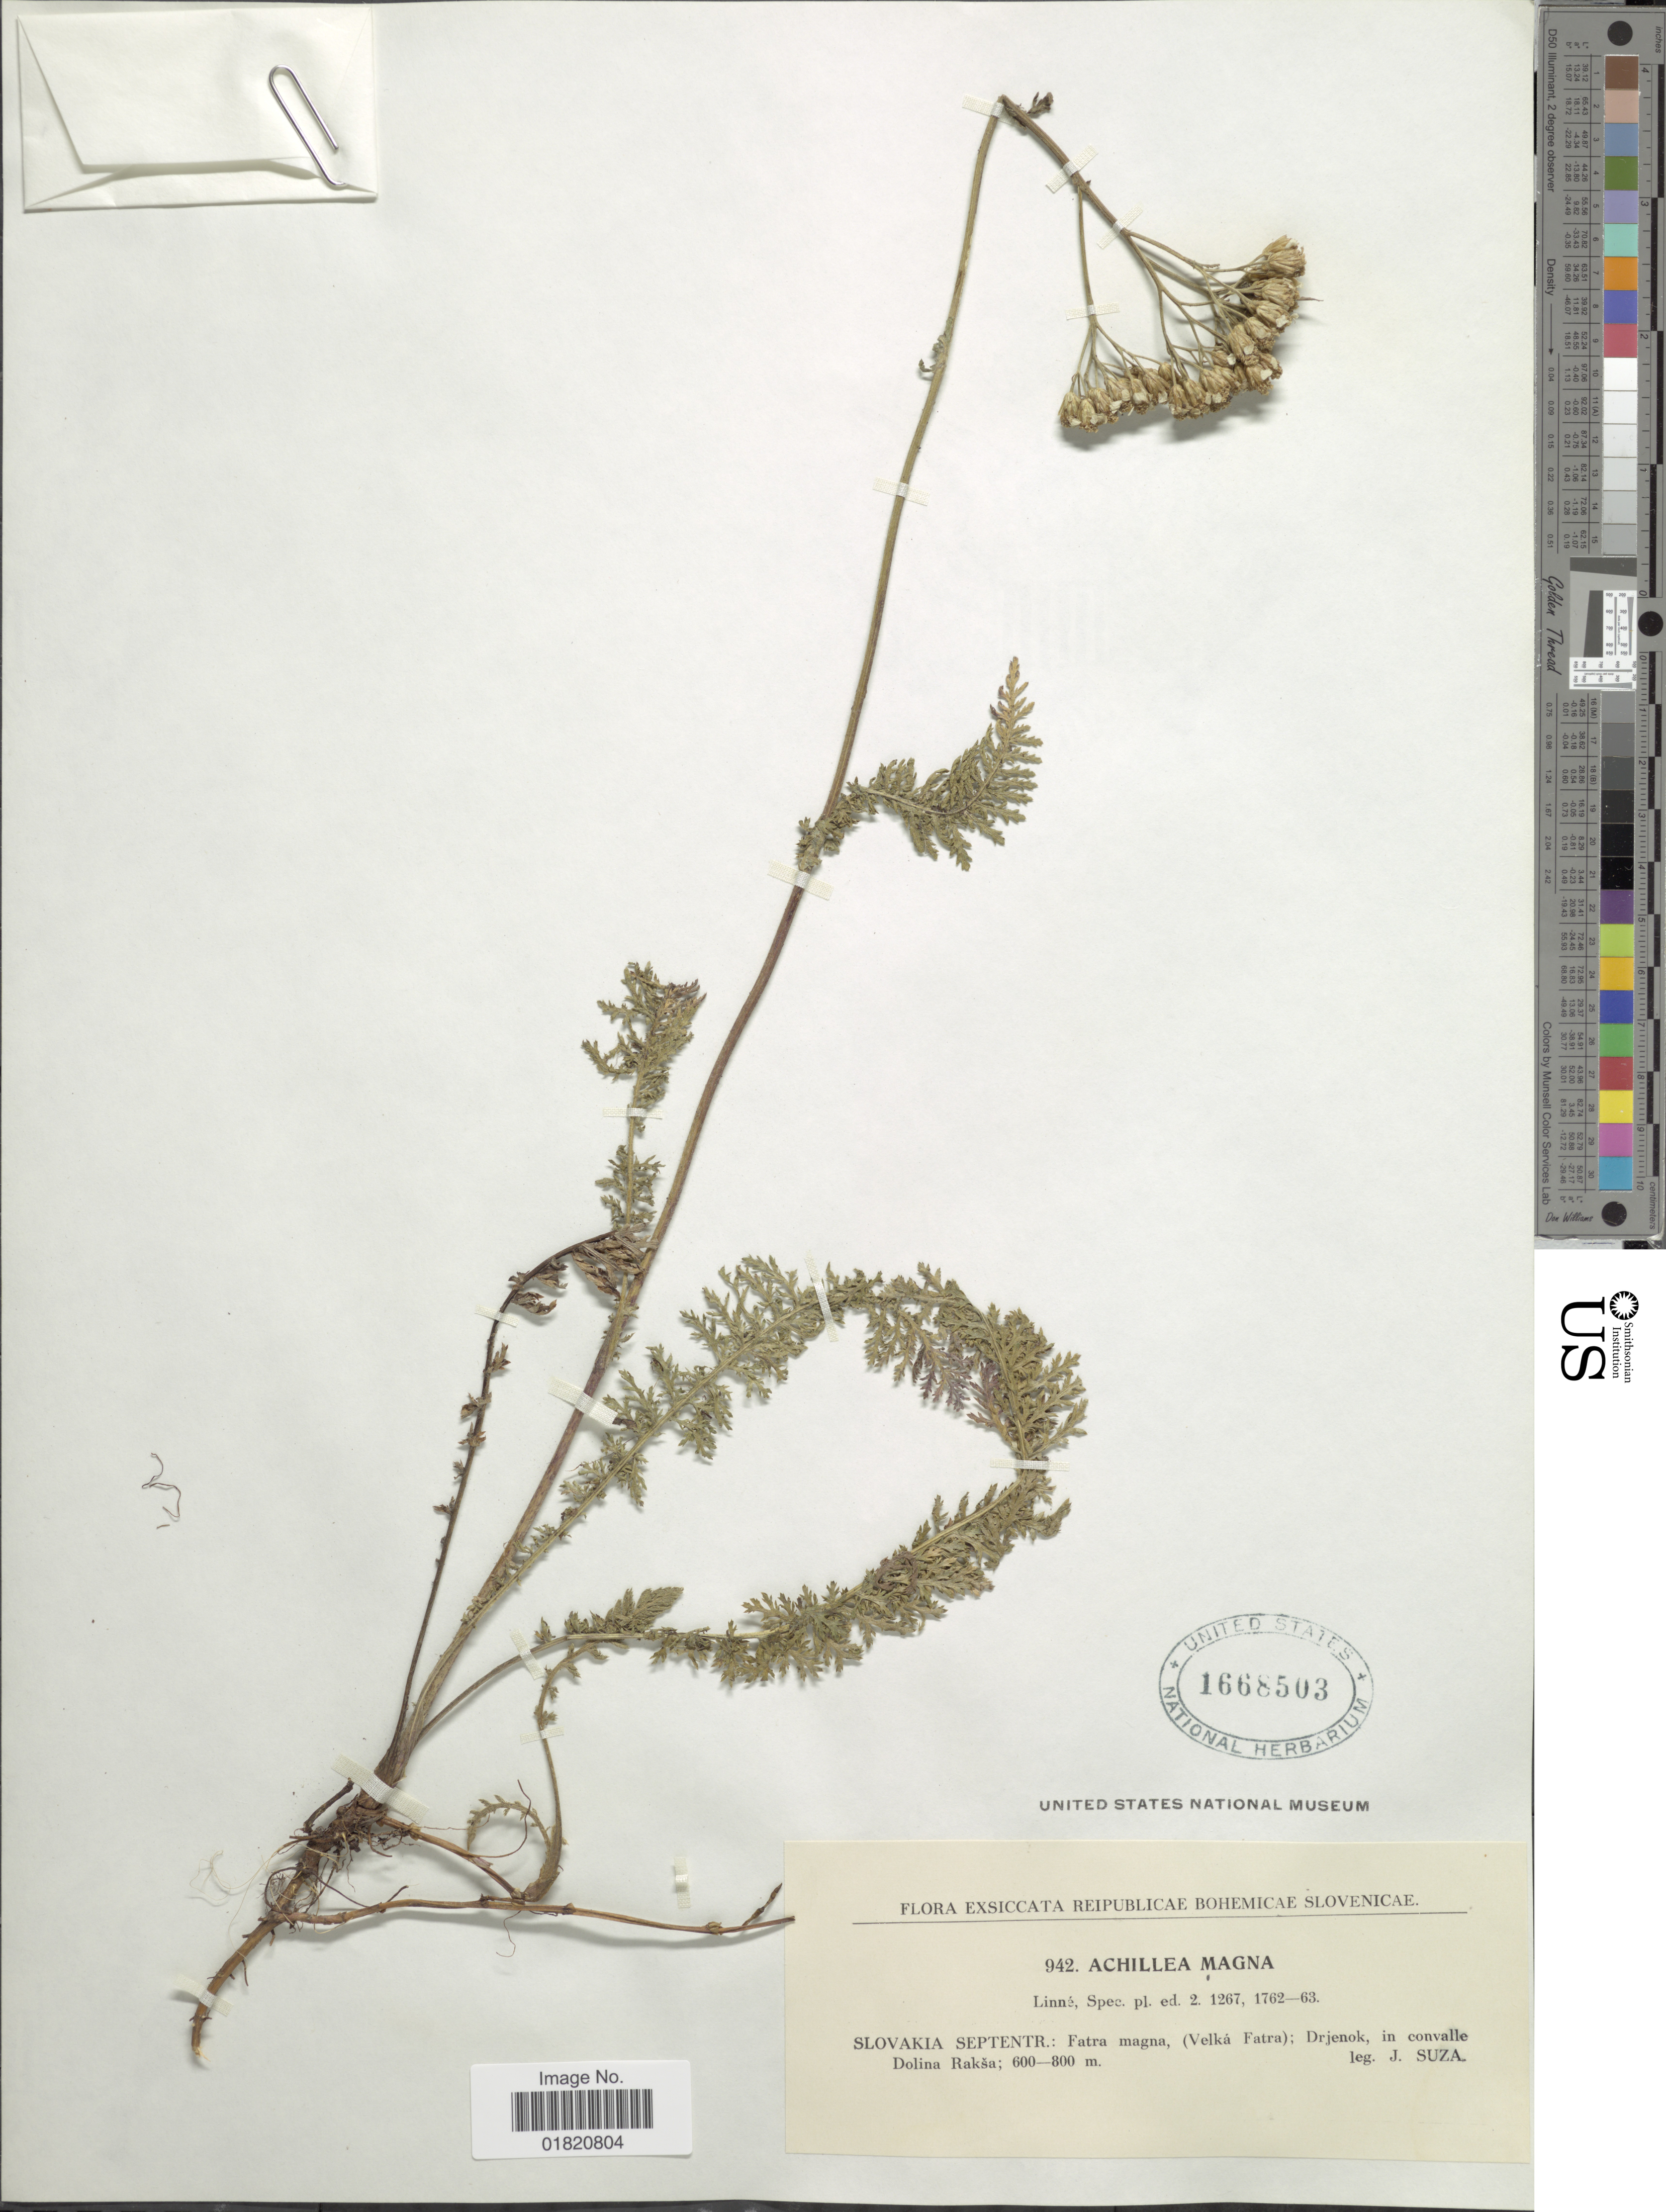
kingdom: Plantae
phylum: Tracheophyta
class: Magnoliopsida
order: Asterales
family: Asteraceae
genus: Achillea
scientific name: Achillea magna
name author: L.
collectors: J. Suza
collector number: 942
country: Slovakia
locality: Reipublicae Bohemicae Slovenicae. Slovakia Septentr.: Fatra magna, (Velká Fatra); Drjenok, in convalle Dolina Rakša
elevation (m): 600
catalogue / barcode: US 1668503